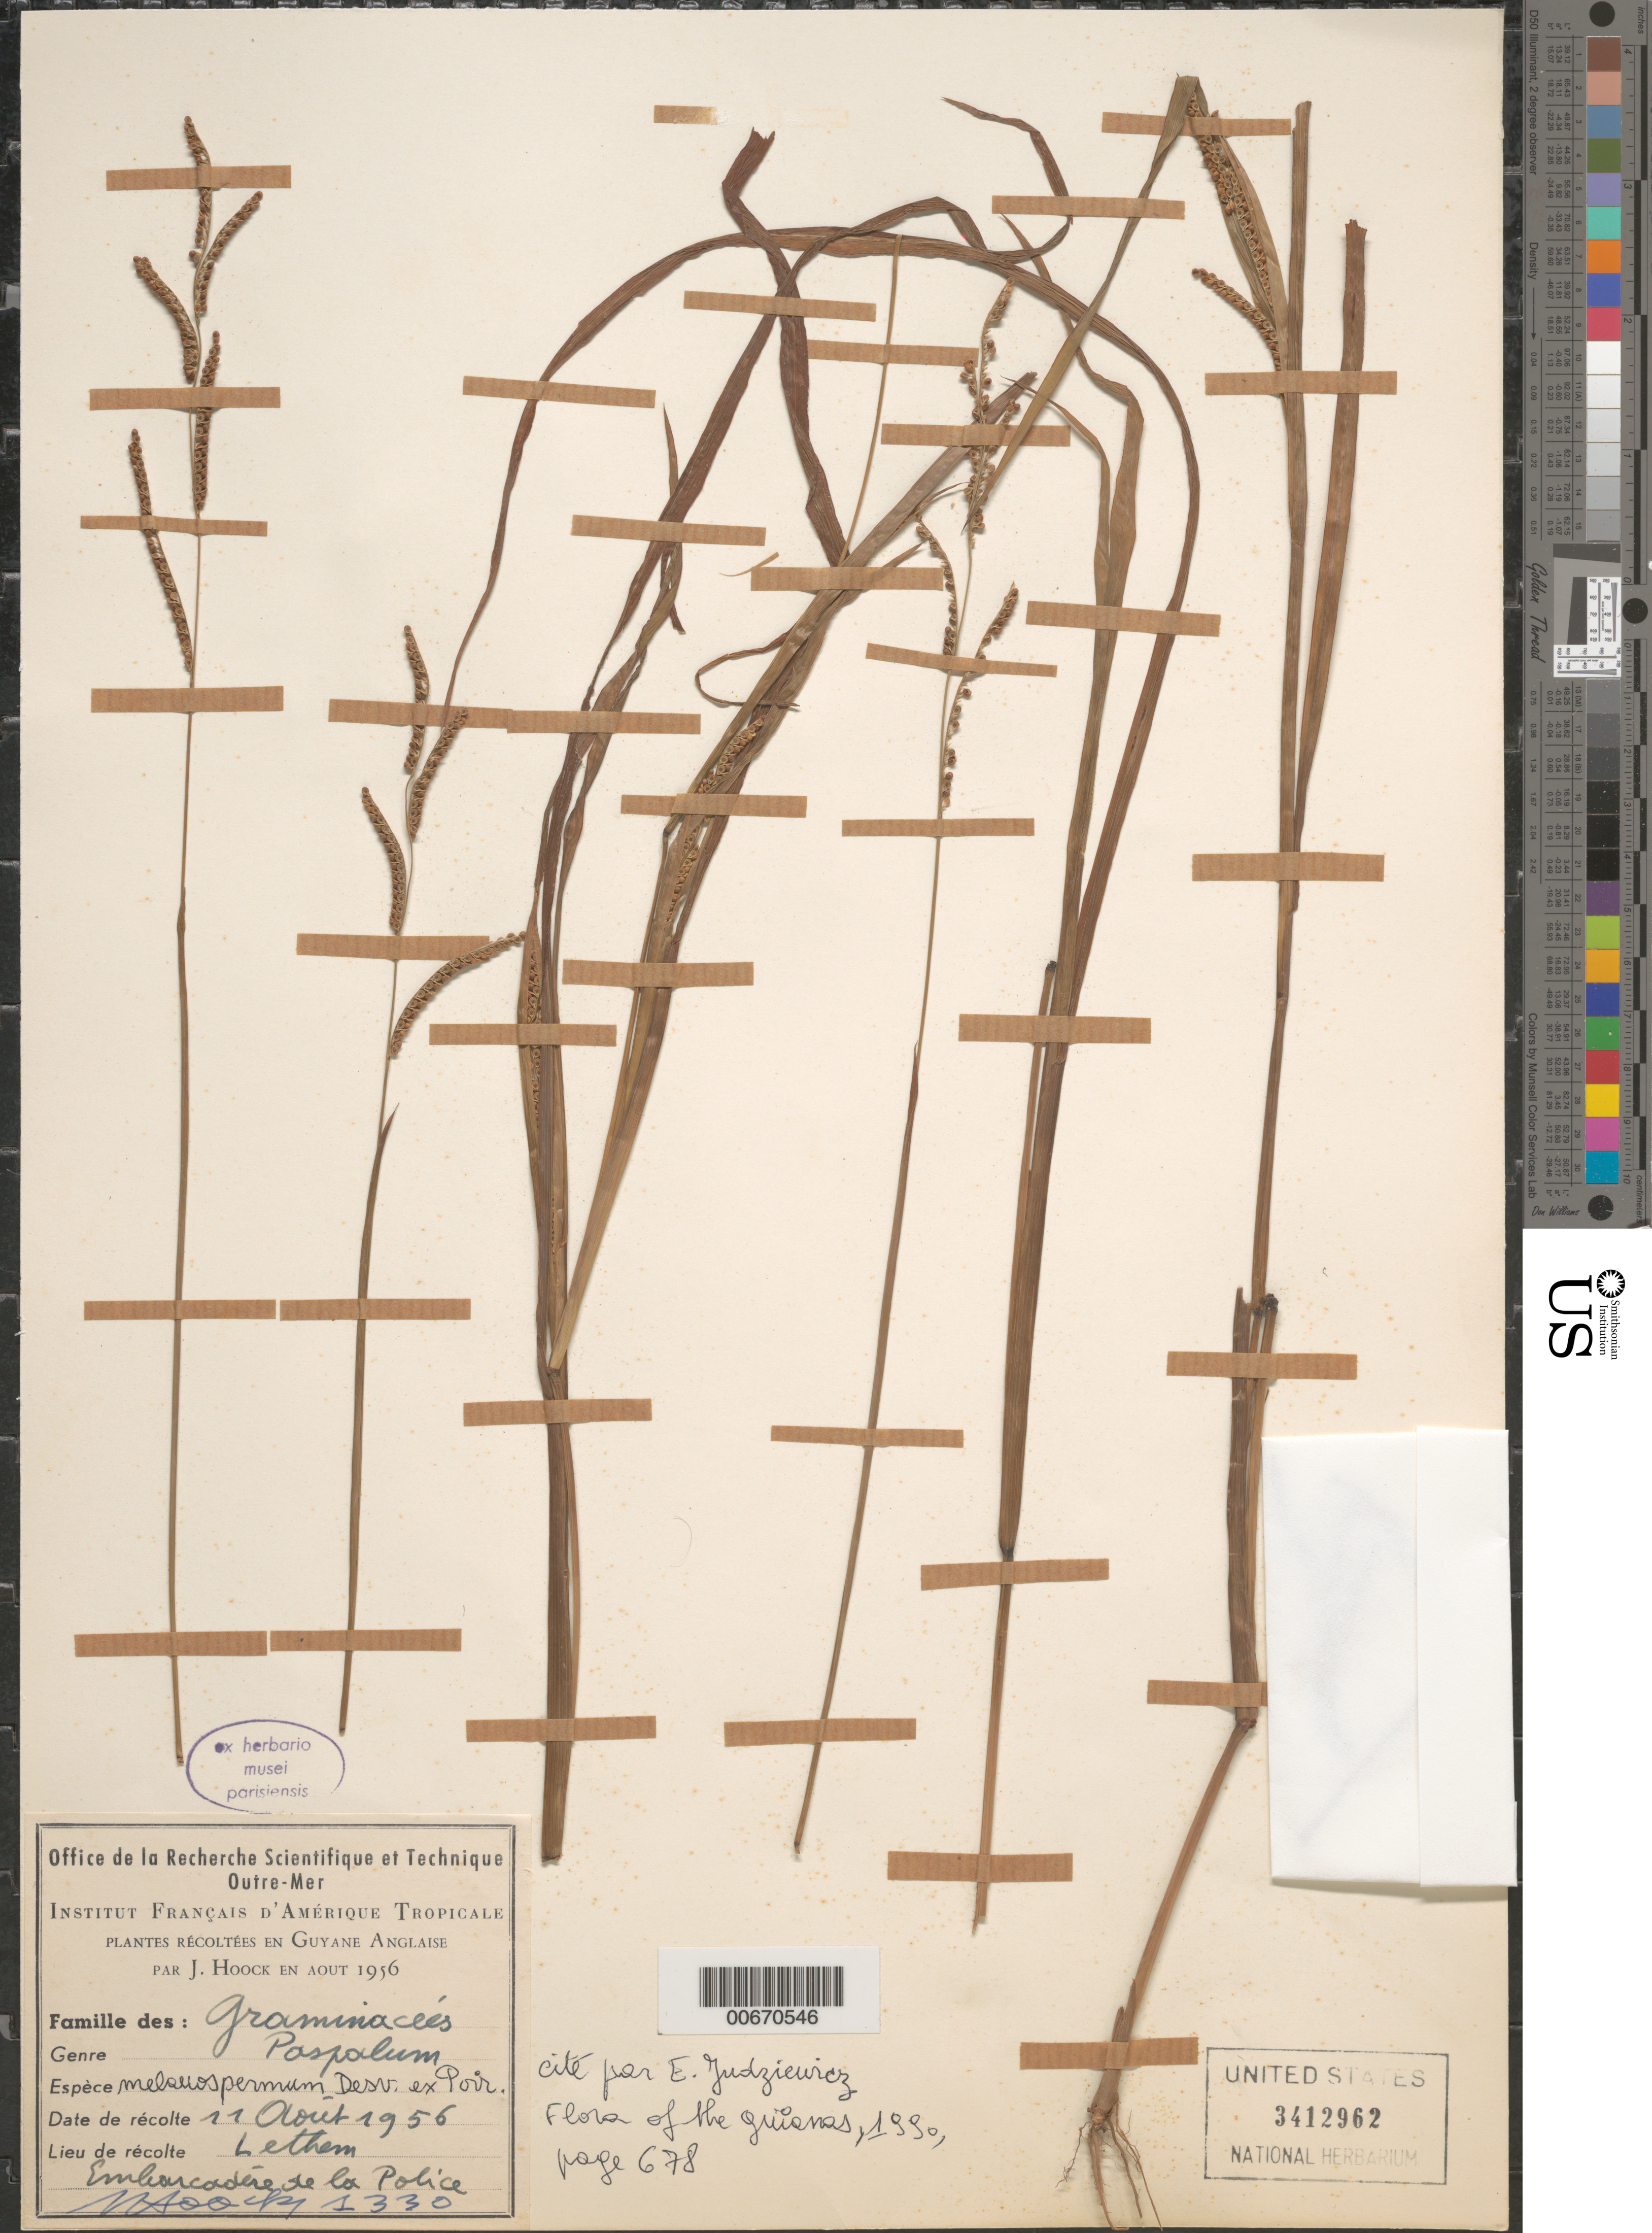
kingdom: Plantae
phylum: Tracheophyta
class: Liliopsida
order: Poales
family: Poaceae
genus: Paspalum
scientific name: Paspalum melanospermum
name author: Desv. ex Poir.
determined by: Judziewicz, E. J.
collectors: J. Hoock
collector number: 1330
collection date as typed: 11-Aug-56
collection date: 1956-08-11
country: Guyana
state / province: U. Takutu-U. Essequibo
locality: Lethem, embarcadére de la Police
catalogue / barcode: US 3412962